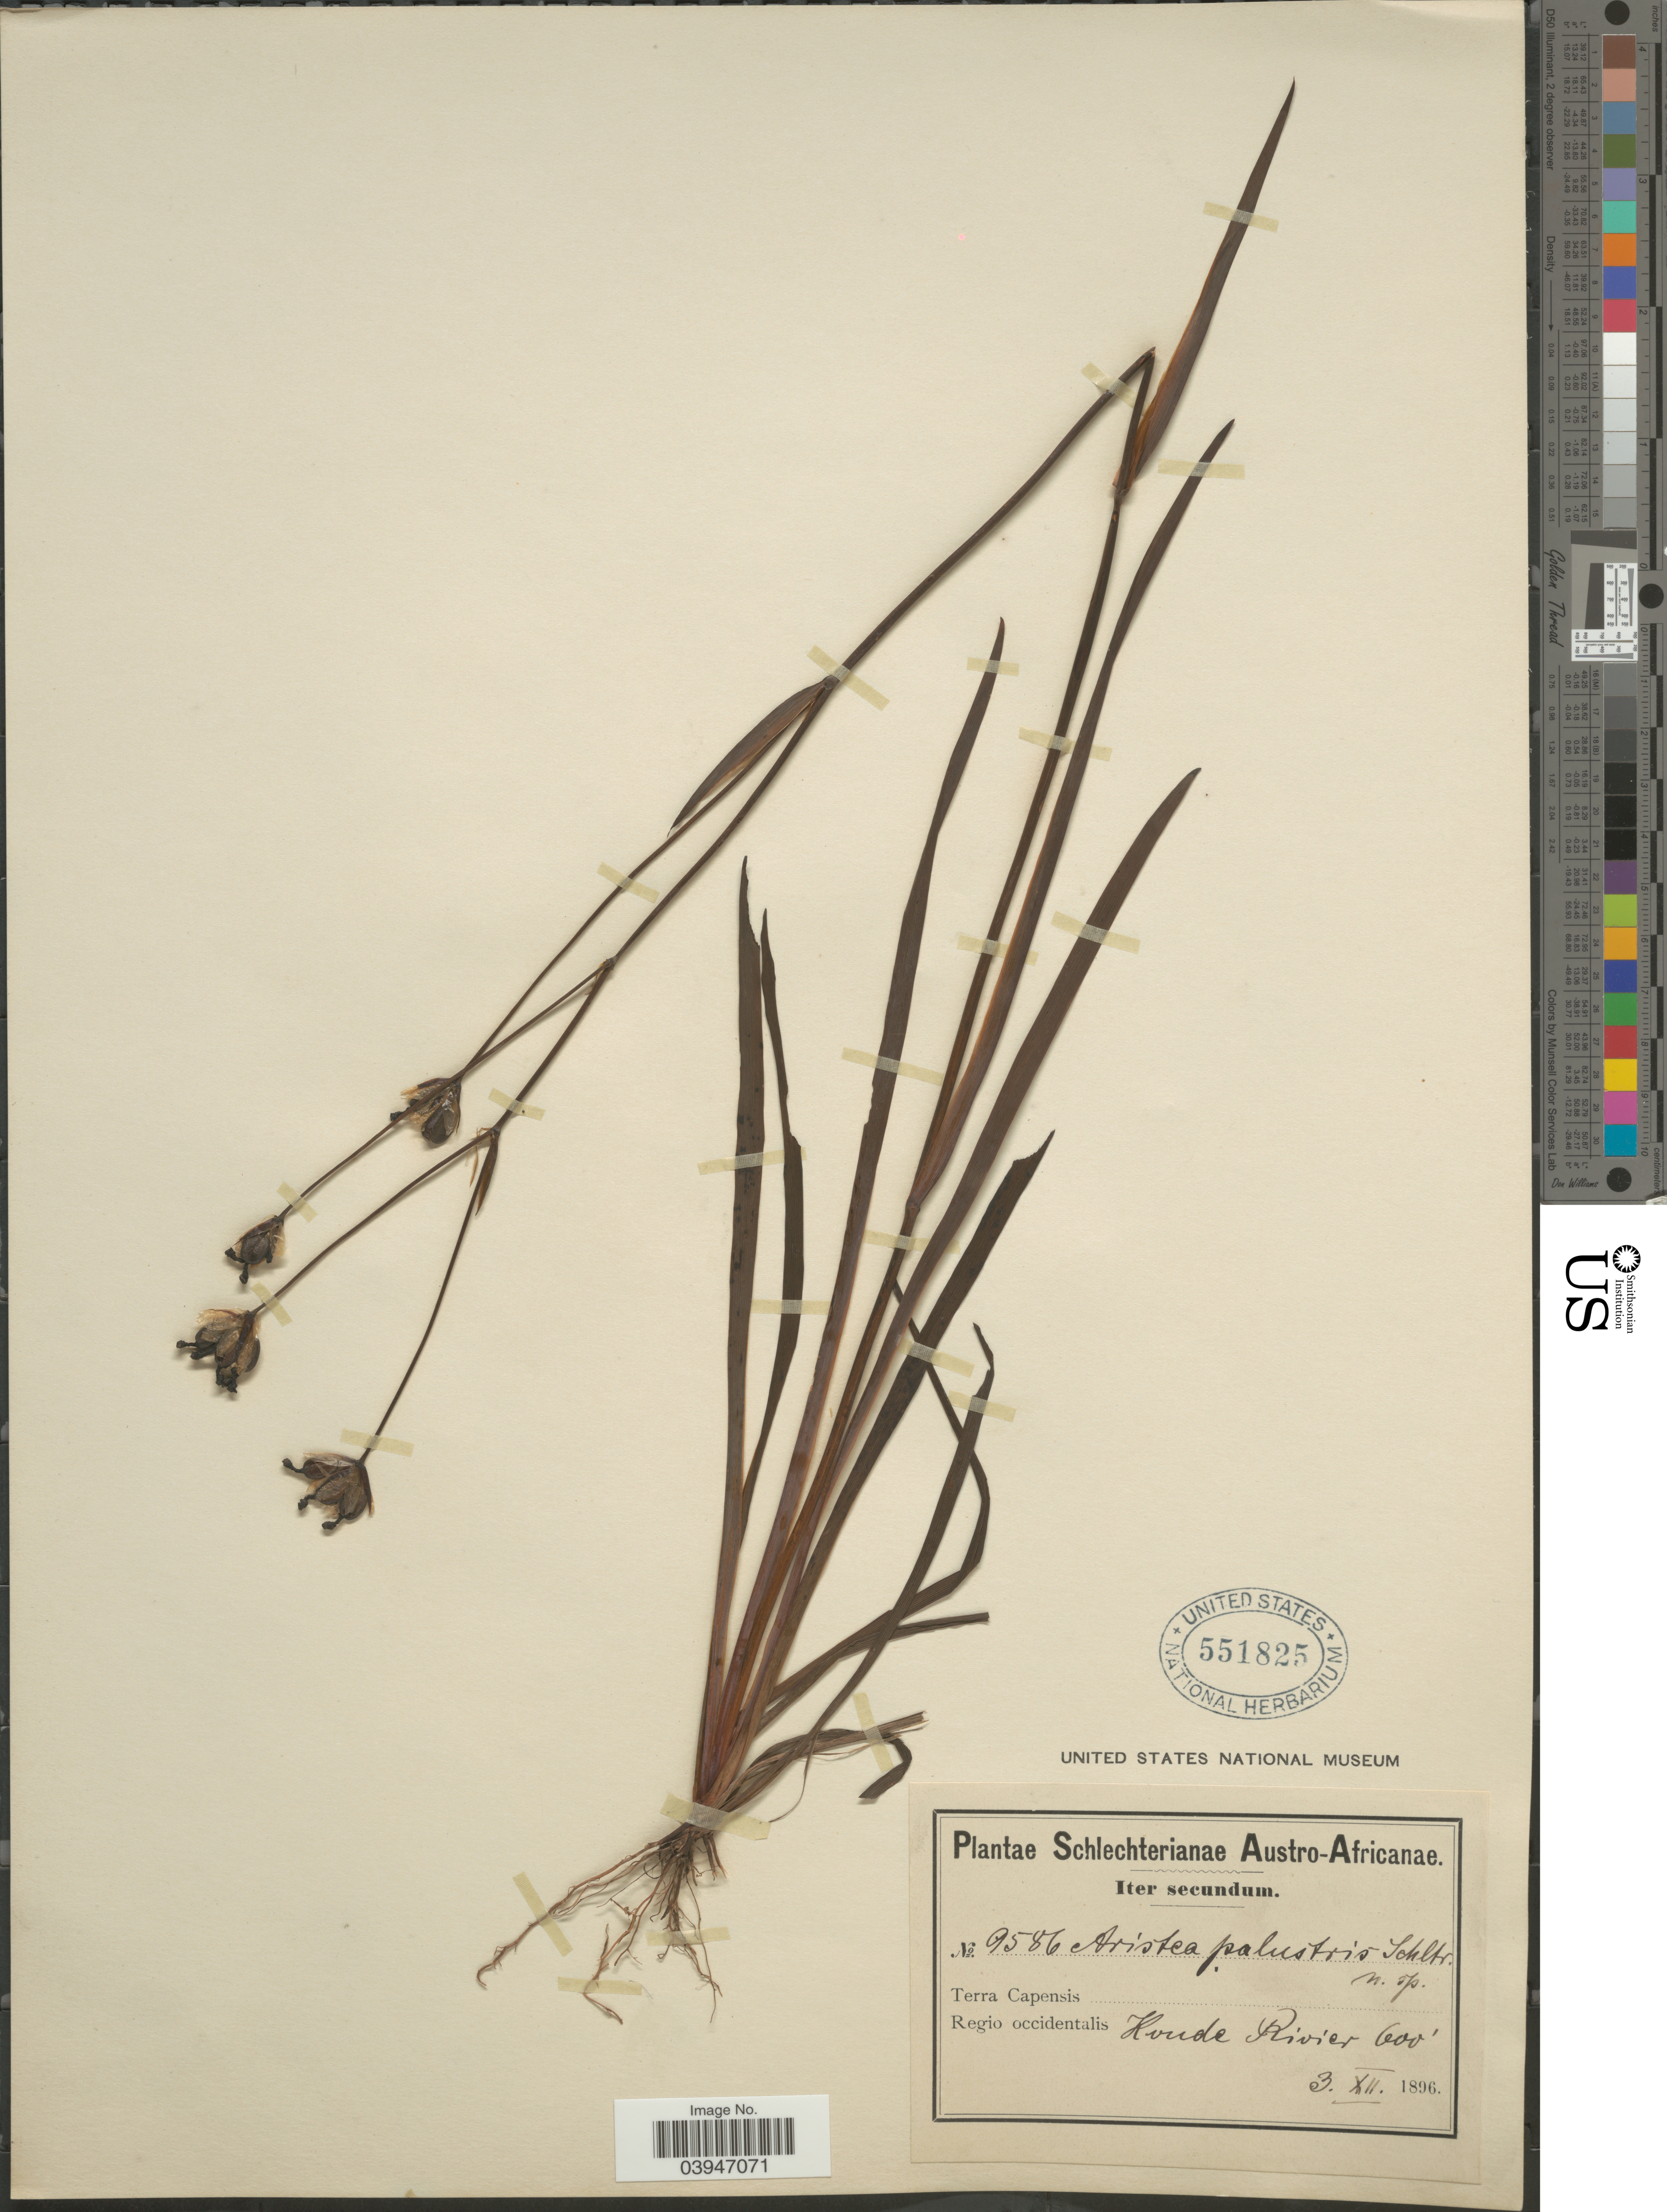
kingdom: Plantae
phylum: Tracheophyta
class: Liliopsida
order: Asparagales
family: Iridaceae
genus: Aristea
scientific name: Aristea palustris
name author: Schltr.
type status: Type Collection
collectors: Schlechter, --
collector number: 9586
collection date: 1896-12-03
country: South Africa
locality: Austro-Africanae. Terra Capensis. Regio occidentalis. Koude Rivier.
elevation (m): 183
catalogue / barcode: US 551825